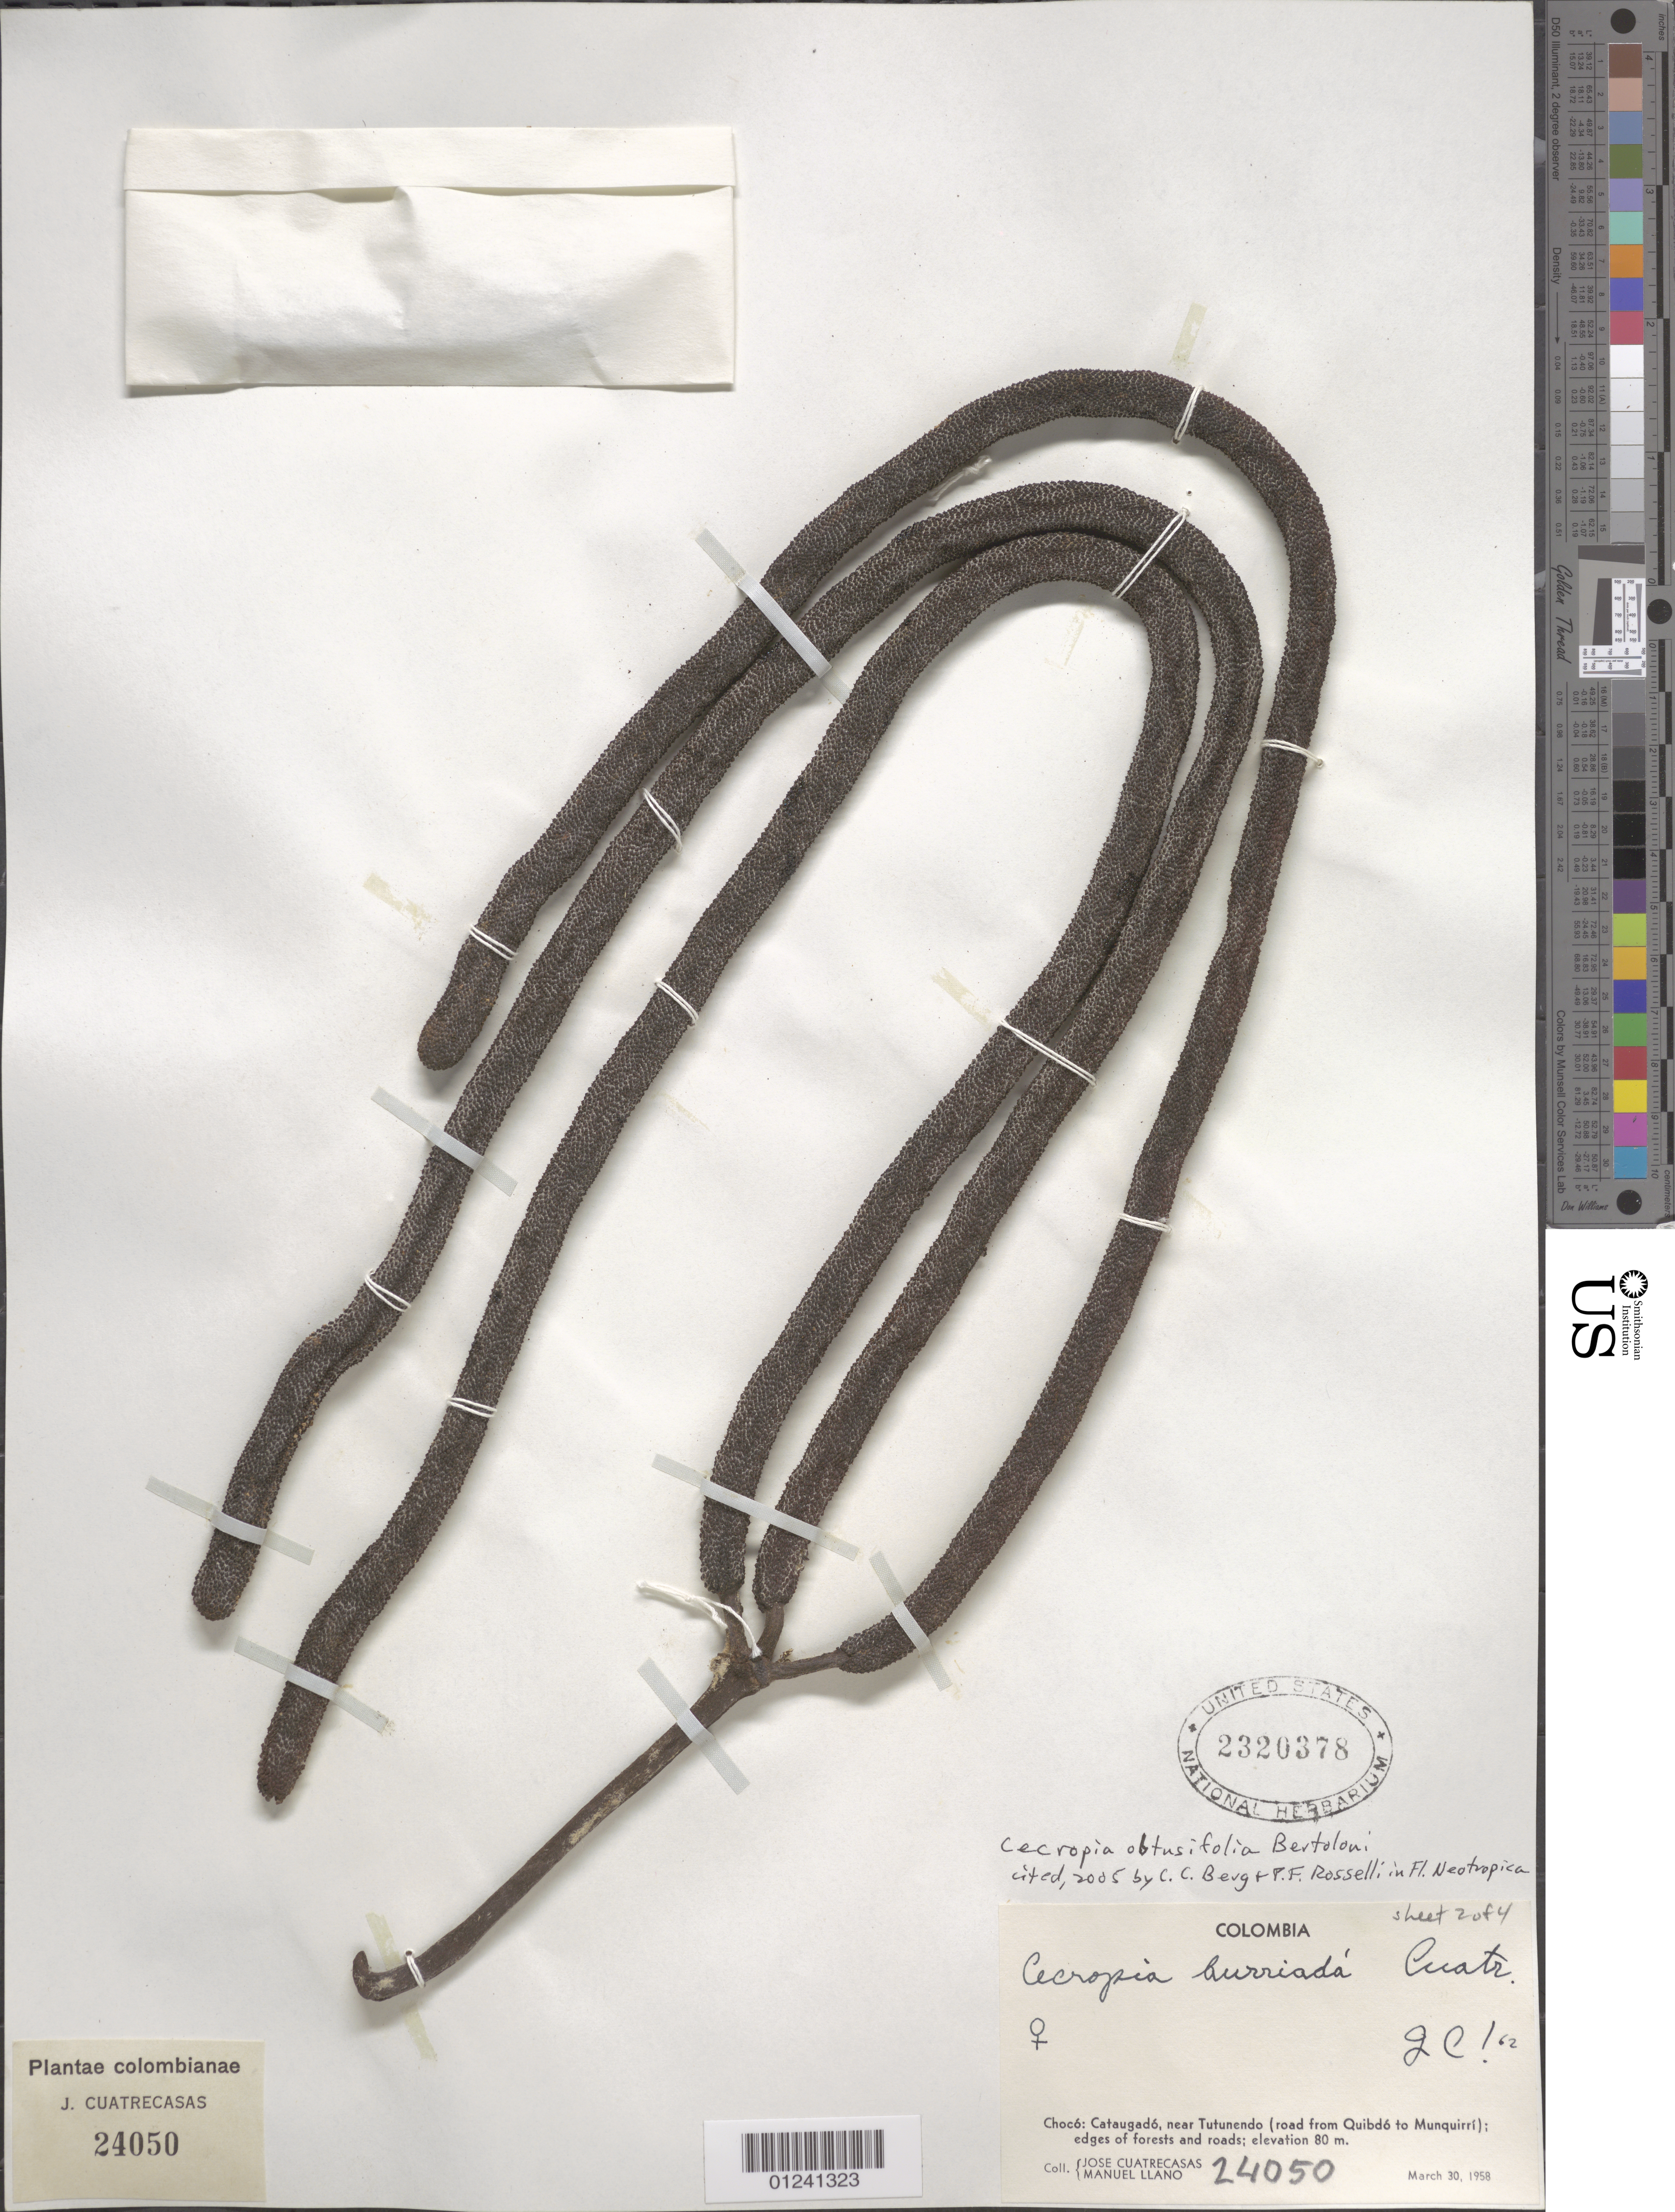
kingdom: Plantae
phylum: Tracheophyta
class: Magnoliopsida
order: Rosales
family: Urticaceae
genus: Cecropia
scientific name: Cecropia obtusifolia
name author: Bertol.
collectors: J. Cuatrecasas & M. Llano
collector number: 24050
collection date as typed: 30 Mar 1958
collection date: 1958-03-30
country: Colombia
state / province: Chocó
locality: Cataugado, near TutUnendo (road from Quibdo to Munquirri)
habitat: edges of forests and roads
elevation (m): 80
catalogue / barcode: US 2320378